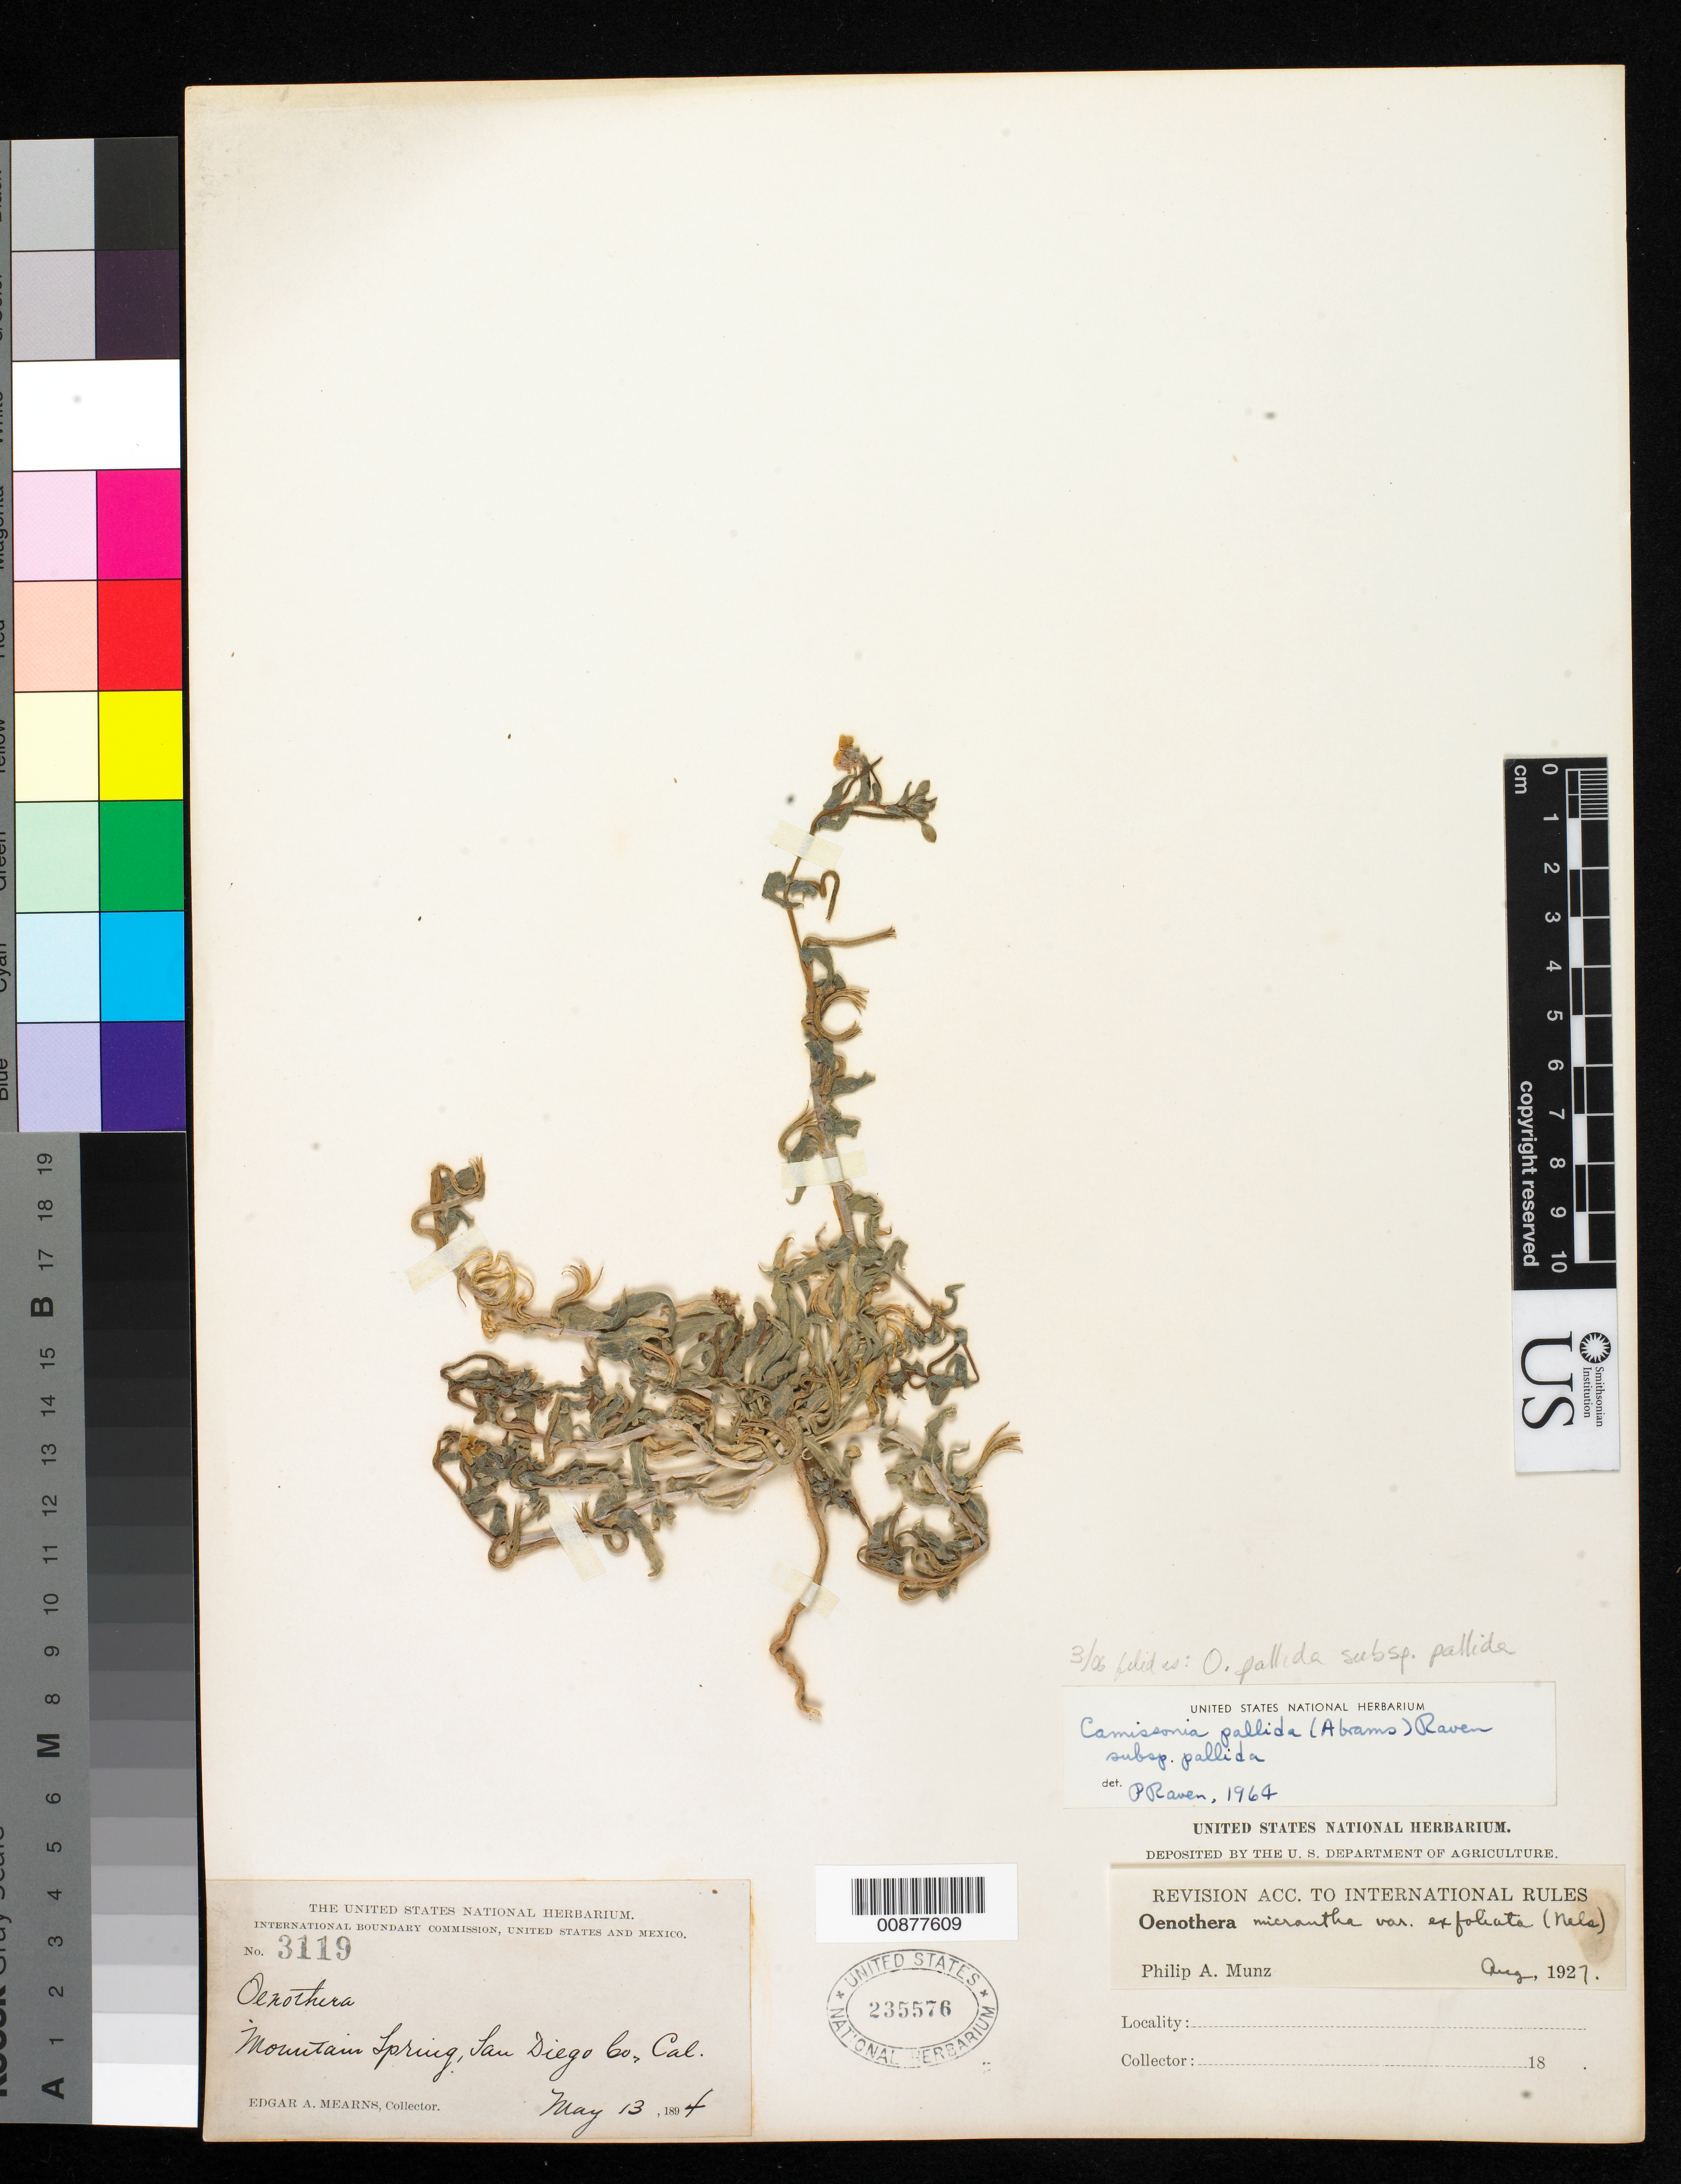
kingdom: Plantae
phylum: Tracheophyta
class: Magnoliopsida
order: Myrtales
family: Onagraceae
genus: Camissoniopsis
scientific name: Camissoniopsis pallida subsp. pallida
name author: (Abrams) W.L. Wagner & Hoch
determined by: Wagner, W. L., (BOT), Smithsonian Institution - National Museum of Natural History (UNITED STATES)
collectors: E. A. Mearns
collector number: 3119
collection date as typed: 13 May 1894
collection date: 1894-05-13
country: United States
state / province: California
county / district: San Diego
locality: Mountain Spring, San Diego County, California.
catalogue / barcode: US 235576